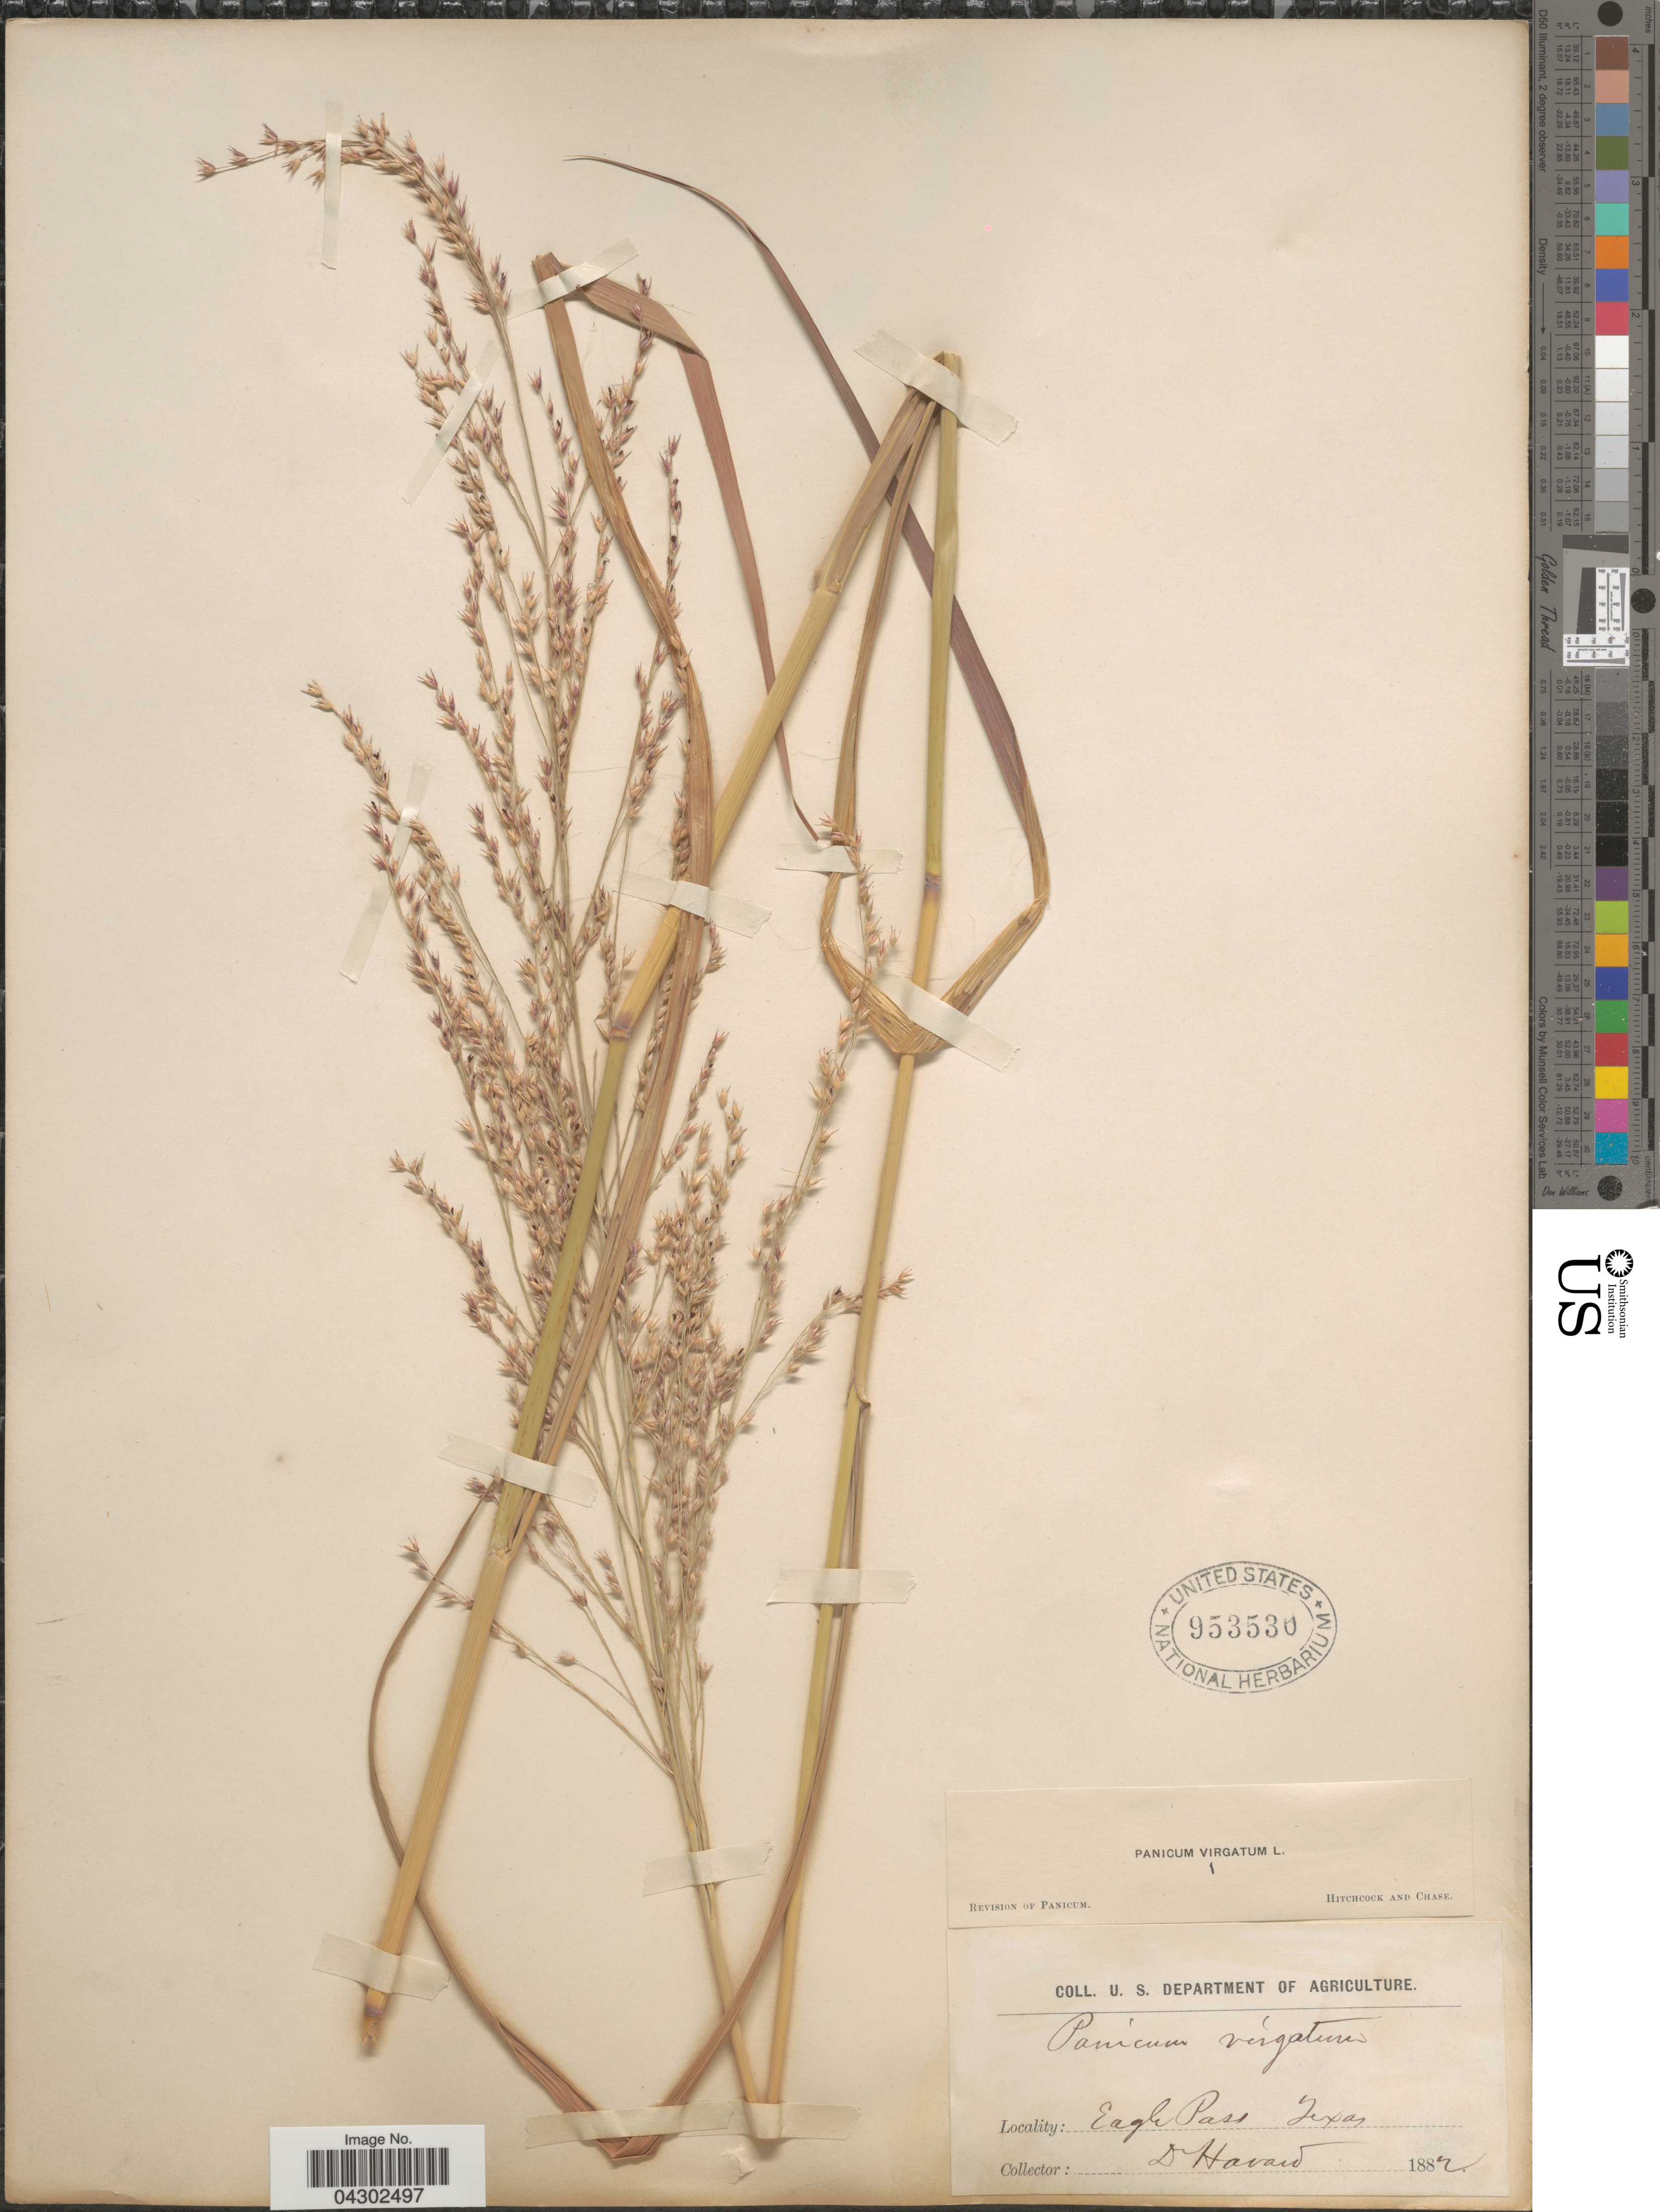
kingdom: Plantae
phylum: Tracheophyta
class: Liliopsida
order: Poales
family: Poaceae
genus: Panicum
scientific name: Panicum virgatum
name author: L.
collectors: Havard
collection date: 1882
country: United States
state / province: Texas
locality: Eagle Pass.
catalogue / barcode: US 953530